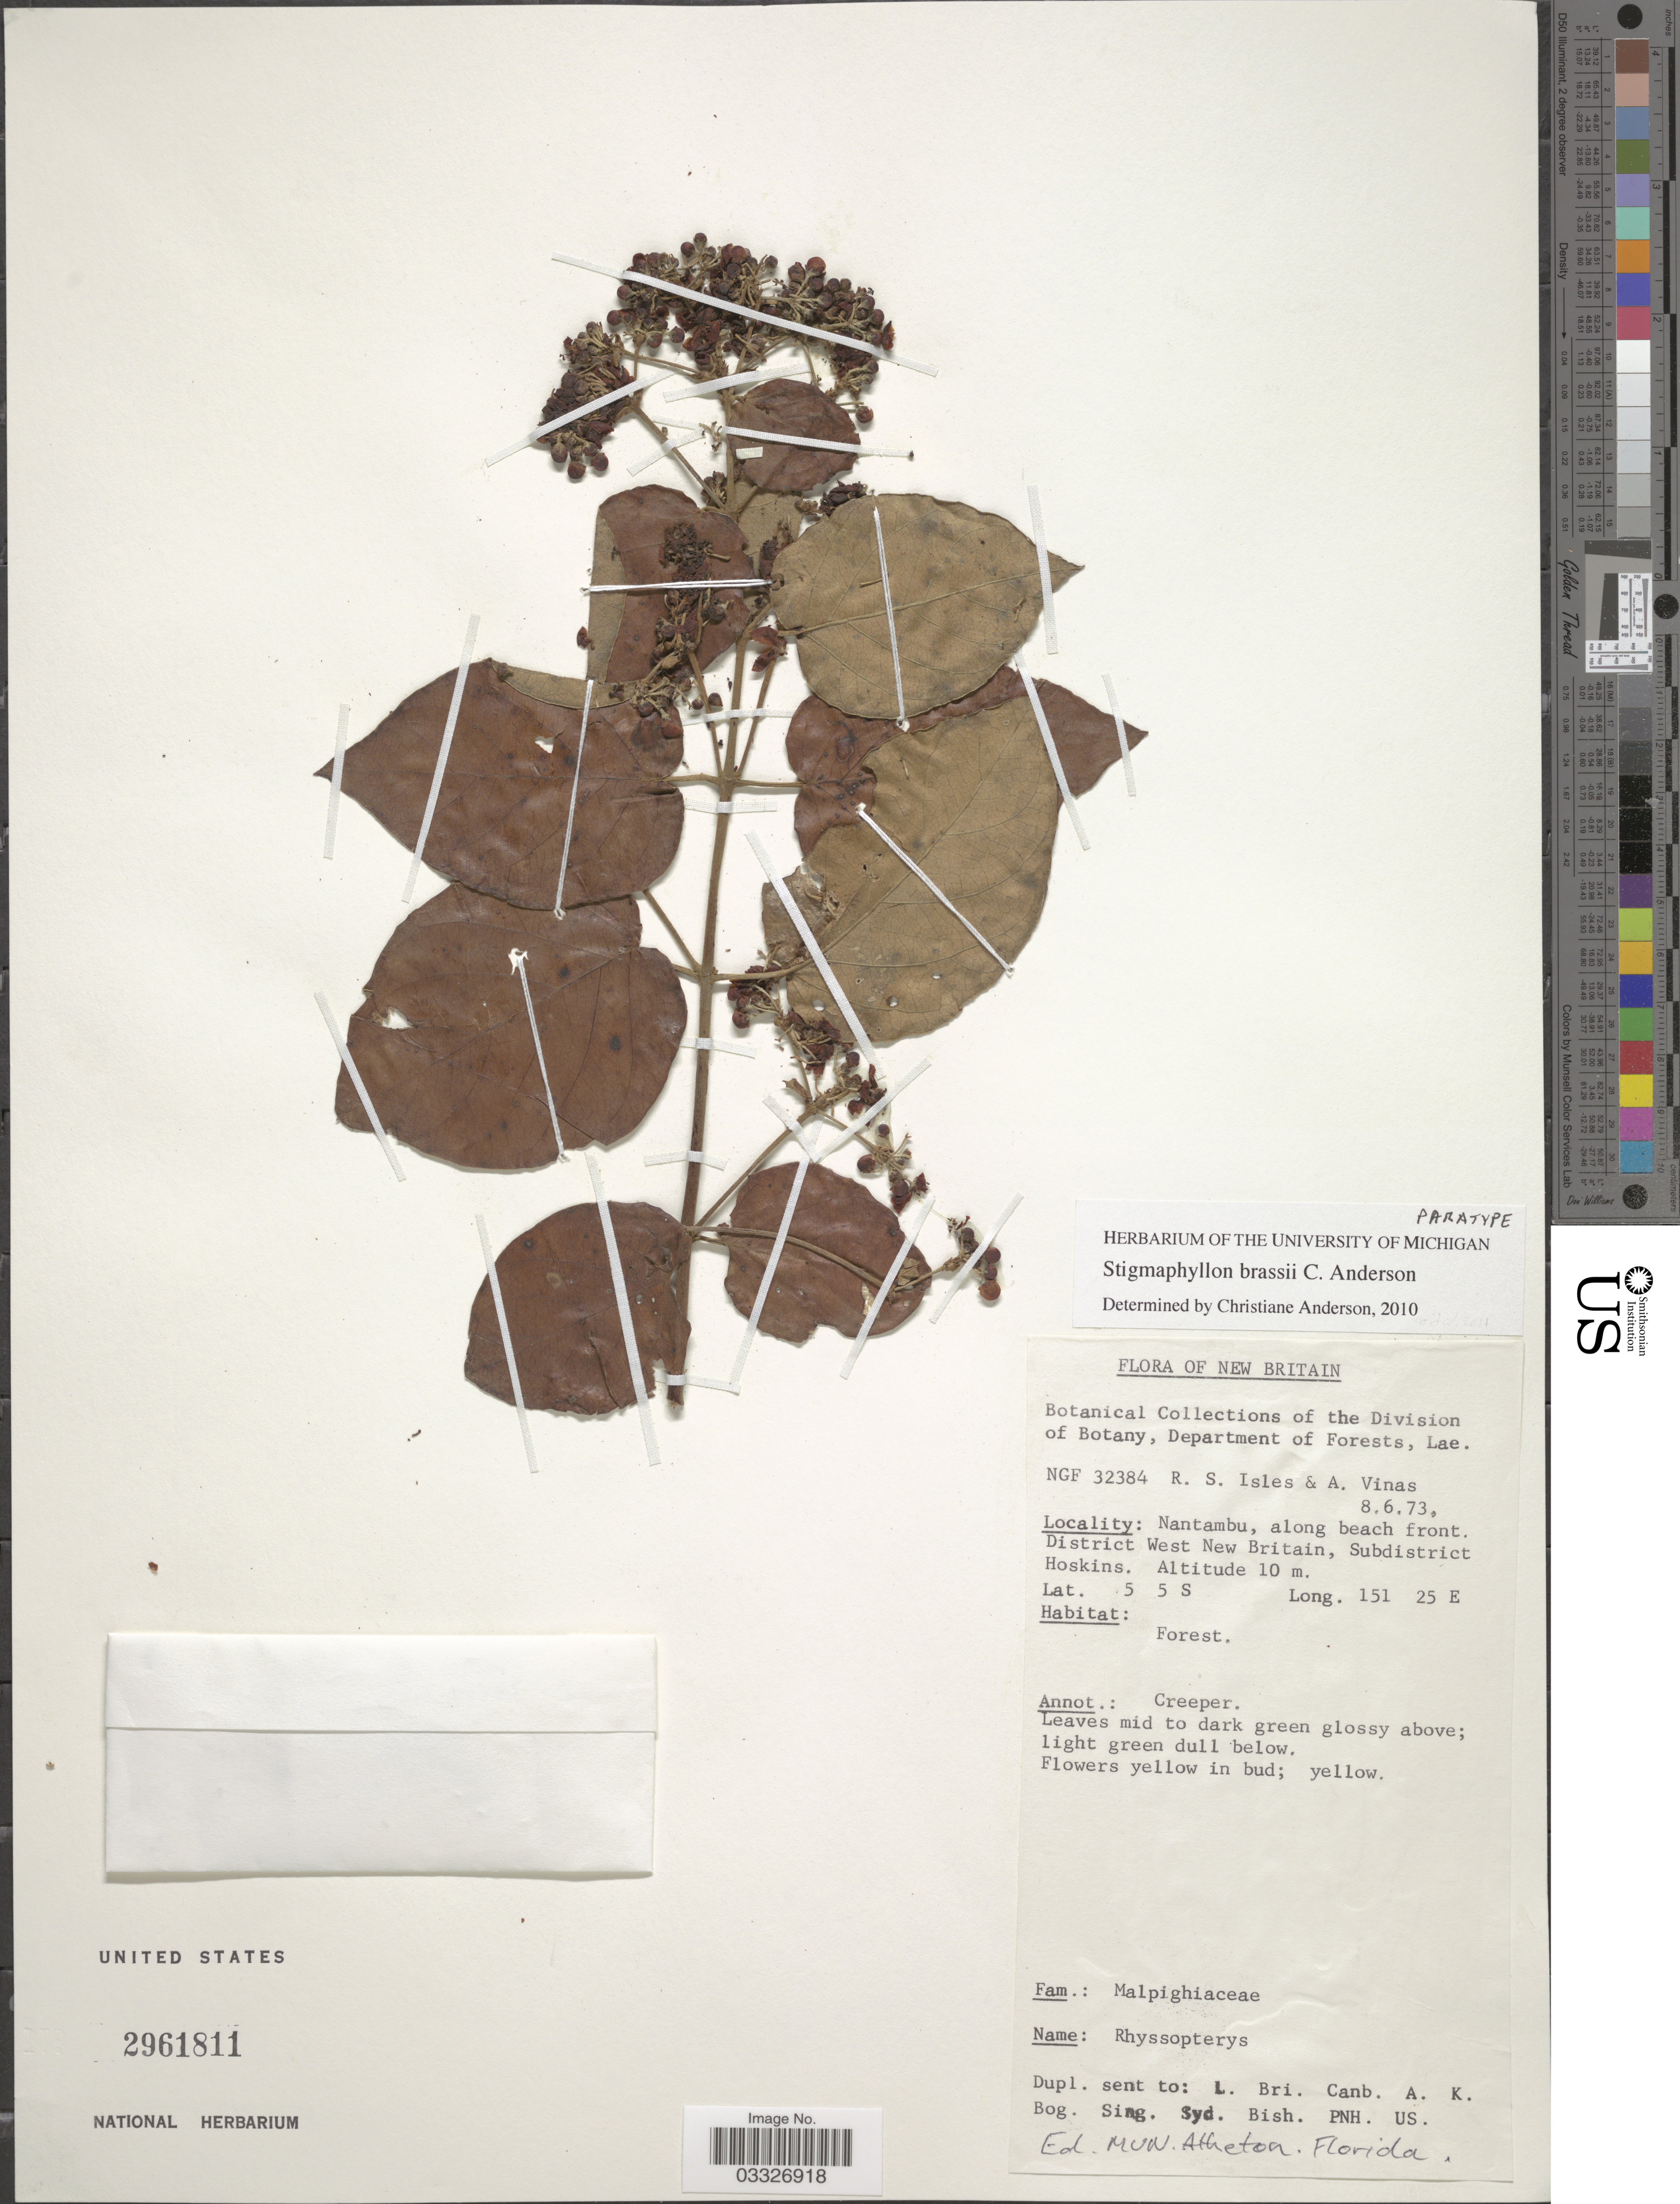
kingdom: Plantae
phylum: Tracheophyta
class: Magnoliopsida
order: Malpighiales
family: Malpighiaceae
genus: Stigmaphyllon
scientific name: Stigmaphyllon brassii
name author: C.E. Anderson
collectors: R. Isles & A. Vinas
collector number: NGF 32384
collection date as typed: Transcribed d/m/y: 8/6/73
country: Papua New Guinea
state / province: West New Britain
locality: New Britain. Nantambu, along beach front. District West New Britain, Subdistrict Hoskins.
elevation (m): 10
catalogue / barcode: US 2961811